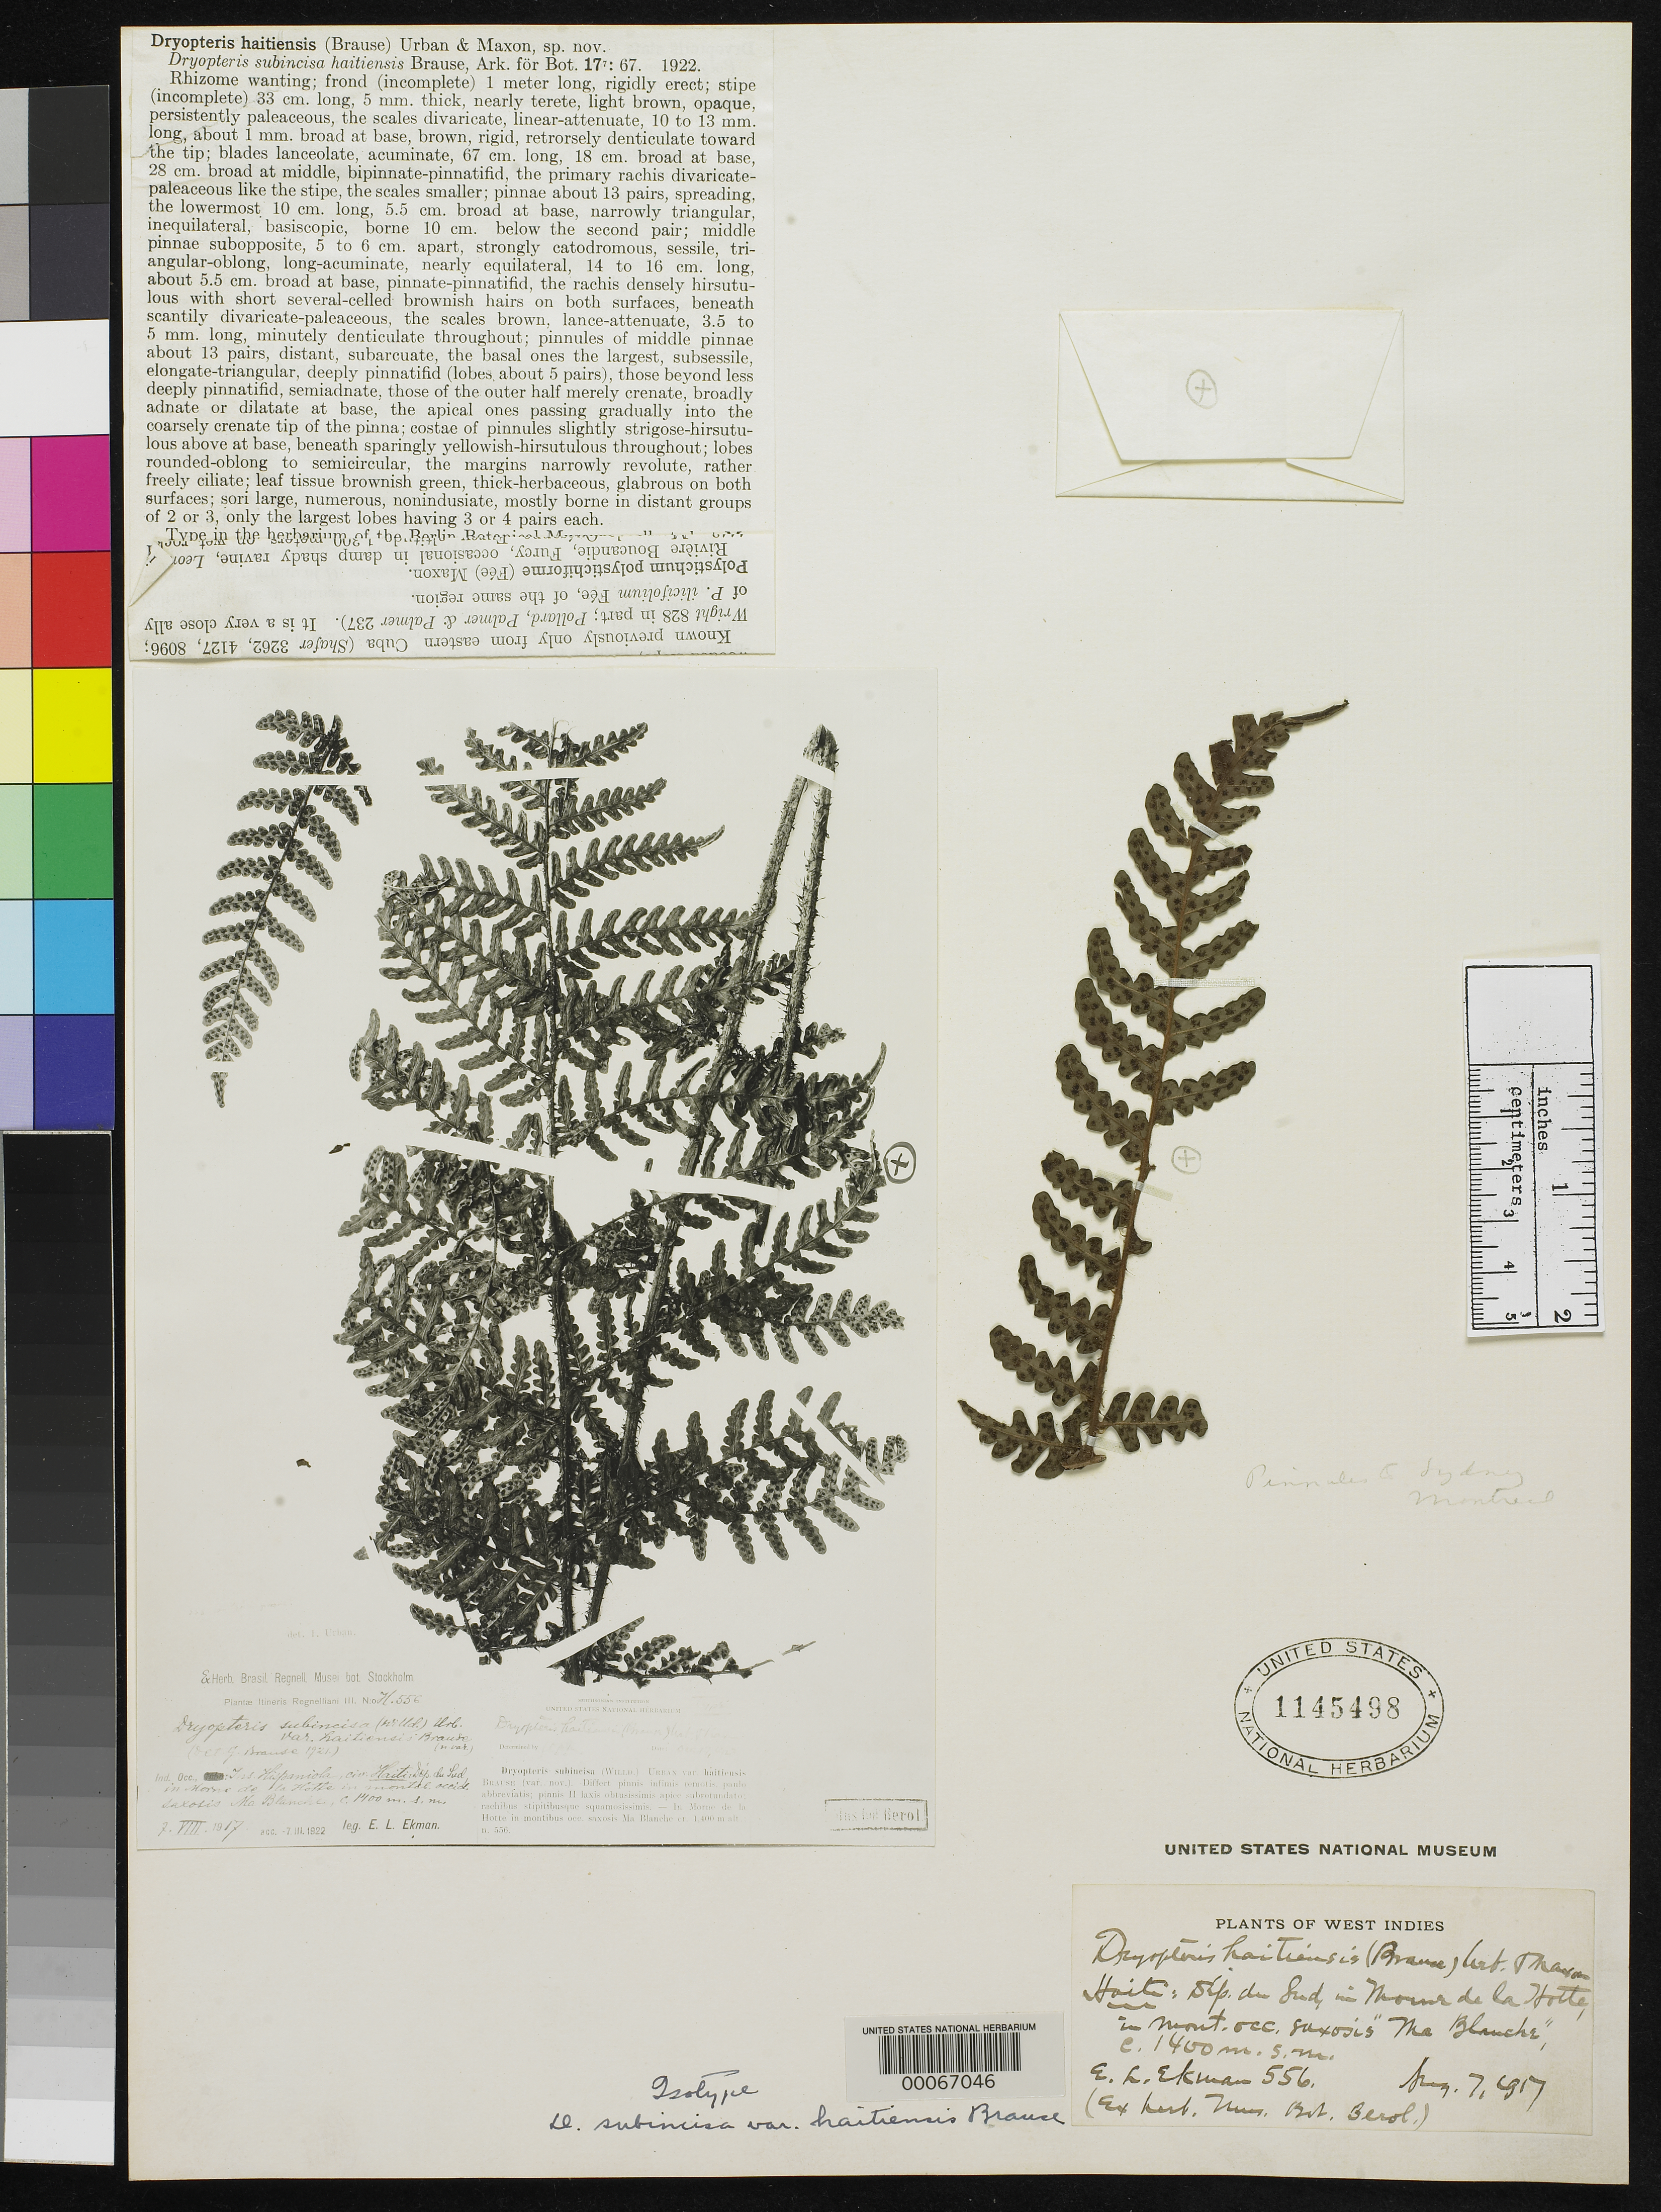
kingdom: Plantae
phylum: Tracheophyta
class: Polypodiopsida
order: Polypodiales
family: Dryopteridaceae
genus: Dryopteris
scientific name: Dryopteris subiniesa var. haitiensis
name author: Brause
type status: Type Collection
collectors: E. L. Ekman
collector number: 556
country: Haiti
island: Hispaniola Island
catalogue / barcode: US 1145498